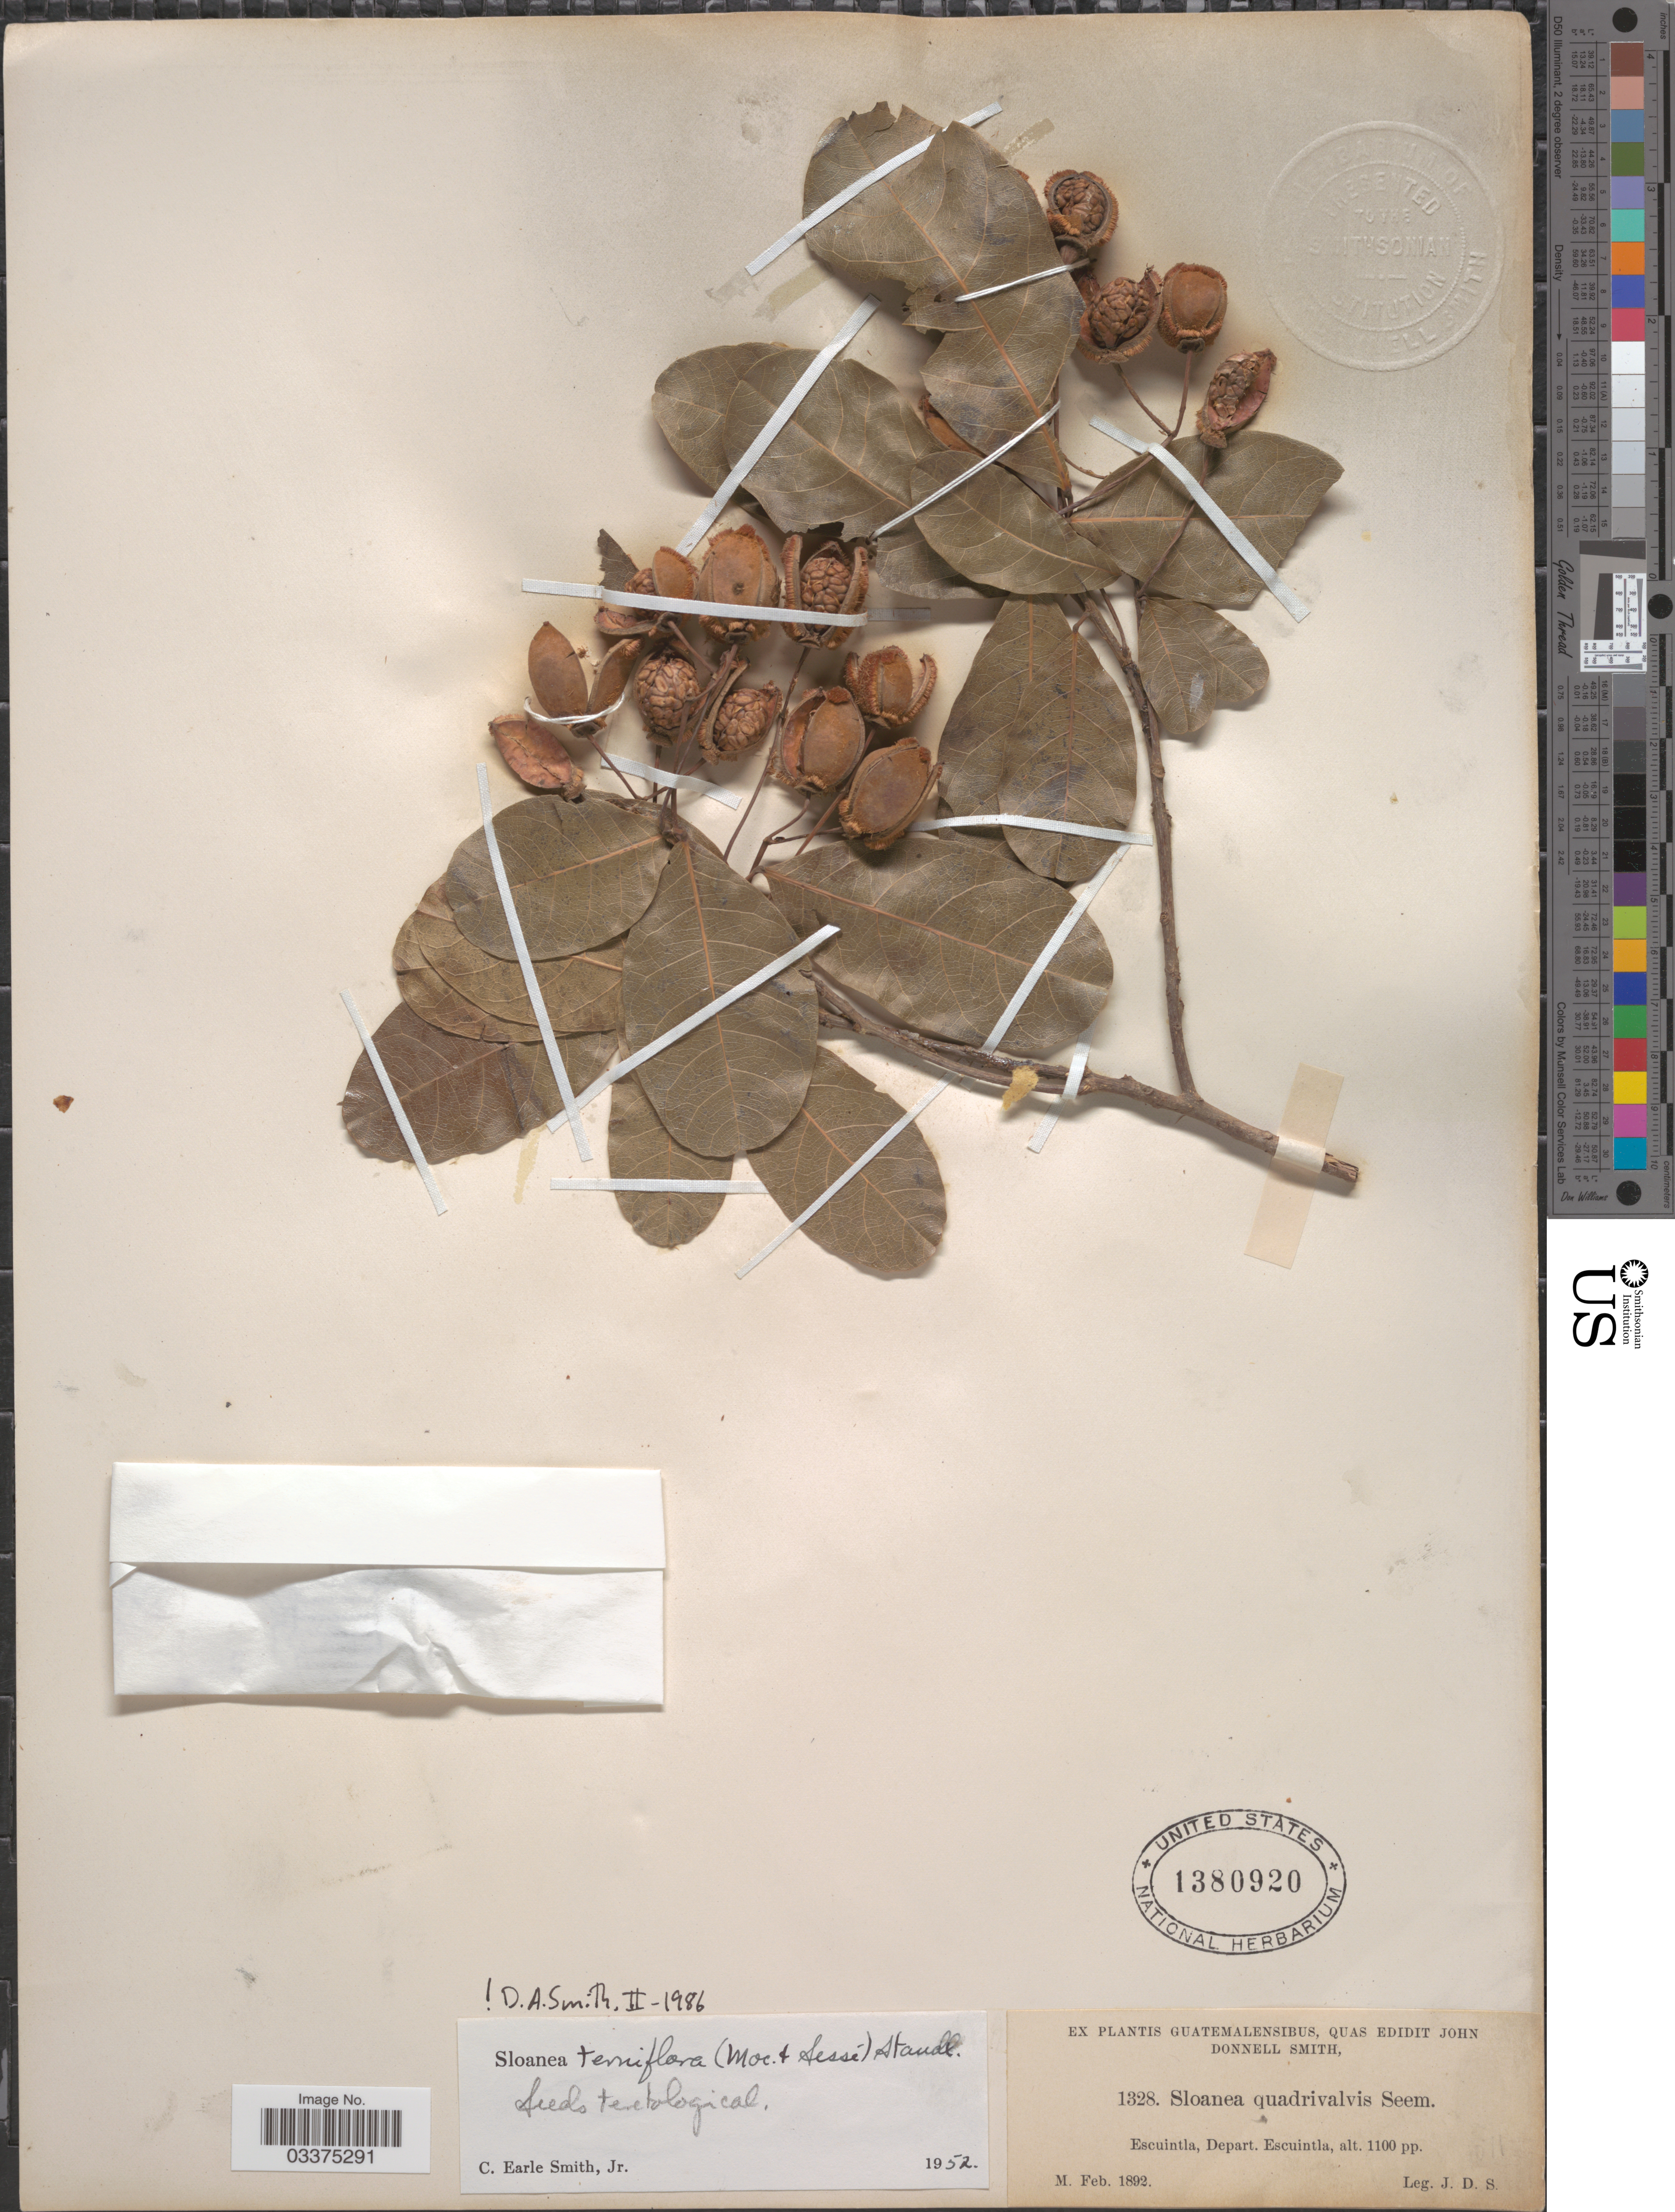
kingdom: Plantae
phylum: Tracheophyta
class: Magnoliopsida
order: Oxalidales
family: Elaeocarpaceae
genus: Sloanea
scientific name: Sloanea terniflora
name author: (Moc. & Sessé ex DC.) Standl.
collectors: J. Donnell Smith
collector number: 1328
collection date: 1892-02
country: Guatemala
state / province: Escuintla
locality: Escuintla, Depart. Escuintla.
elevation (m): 335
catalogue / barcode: US 1380920